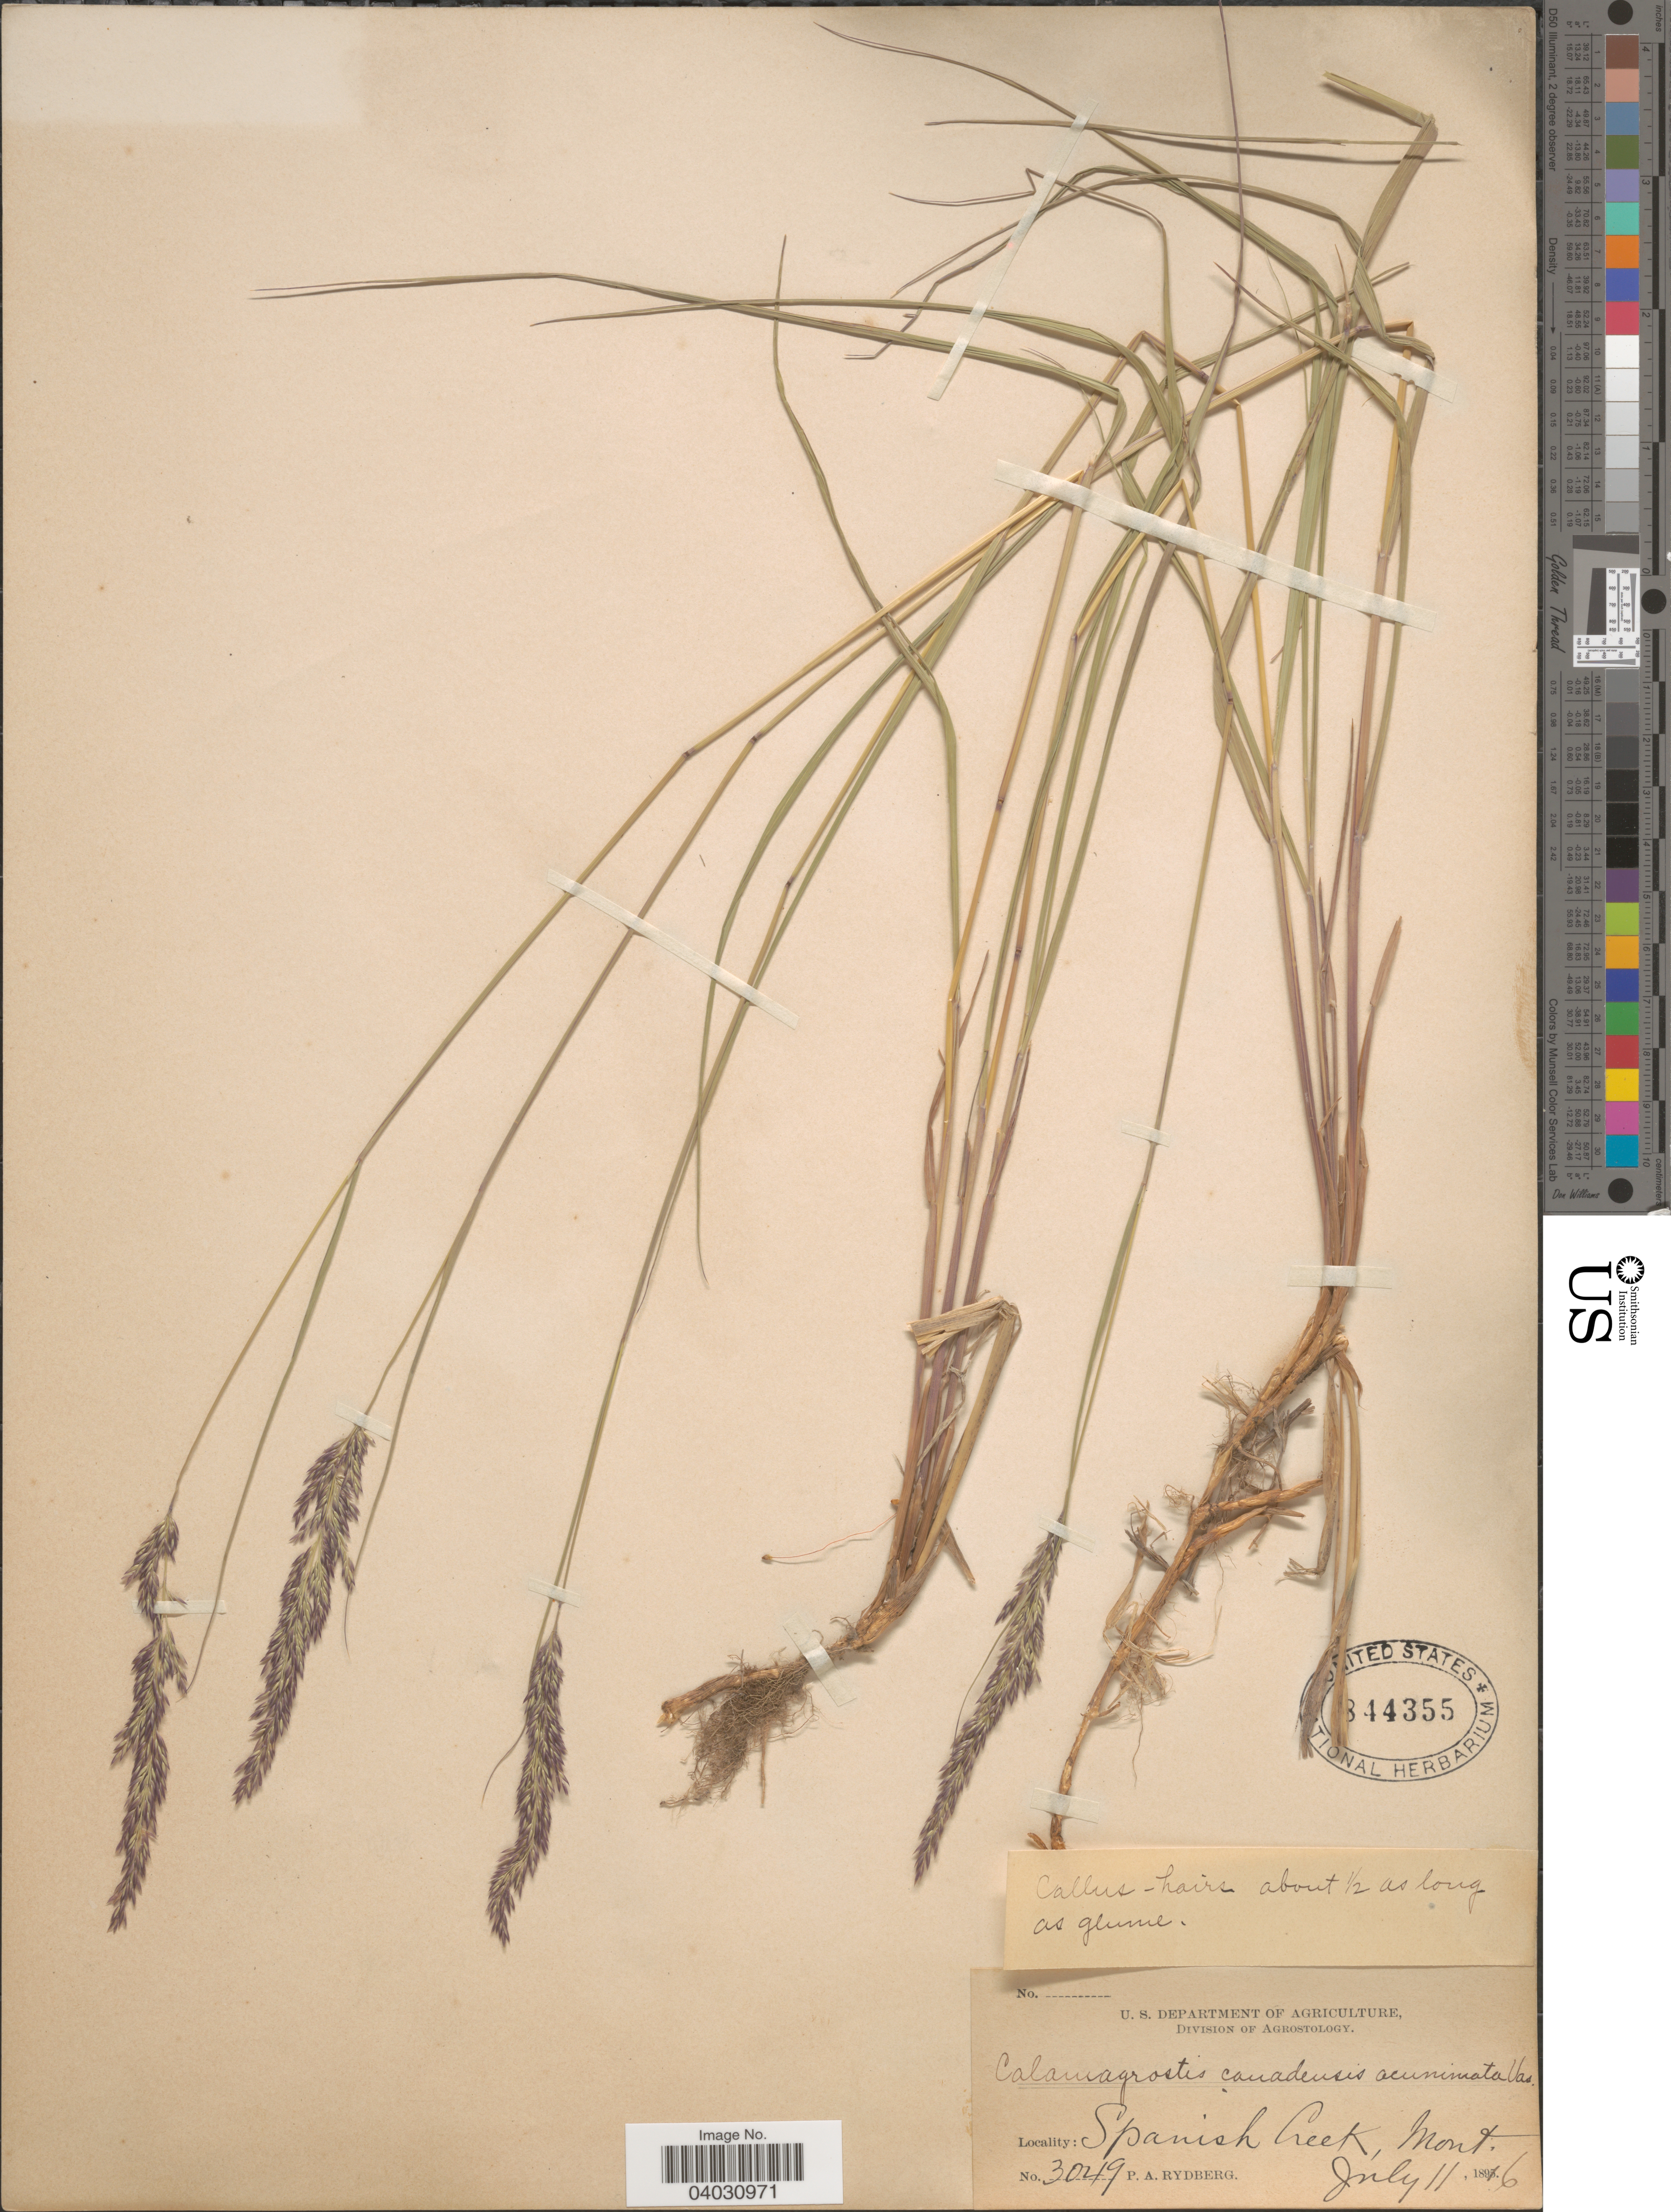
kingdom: Plantae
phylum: Tracheophyta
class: Liliopsida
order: Poales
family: Poaceae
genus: Calamagrostis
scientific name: Calamagrostis sp.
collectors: P. A. Rydberg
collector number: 3049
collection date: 1896-07-11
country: United States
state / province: Montana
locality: Spanish Creek.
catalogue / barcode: US 844355